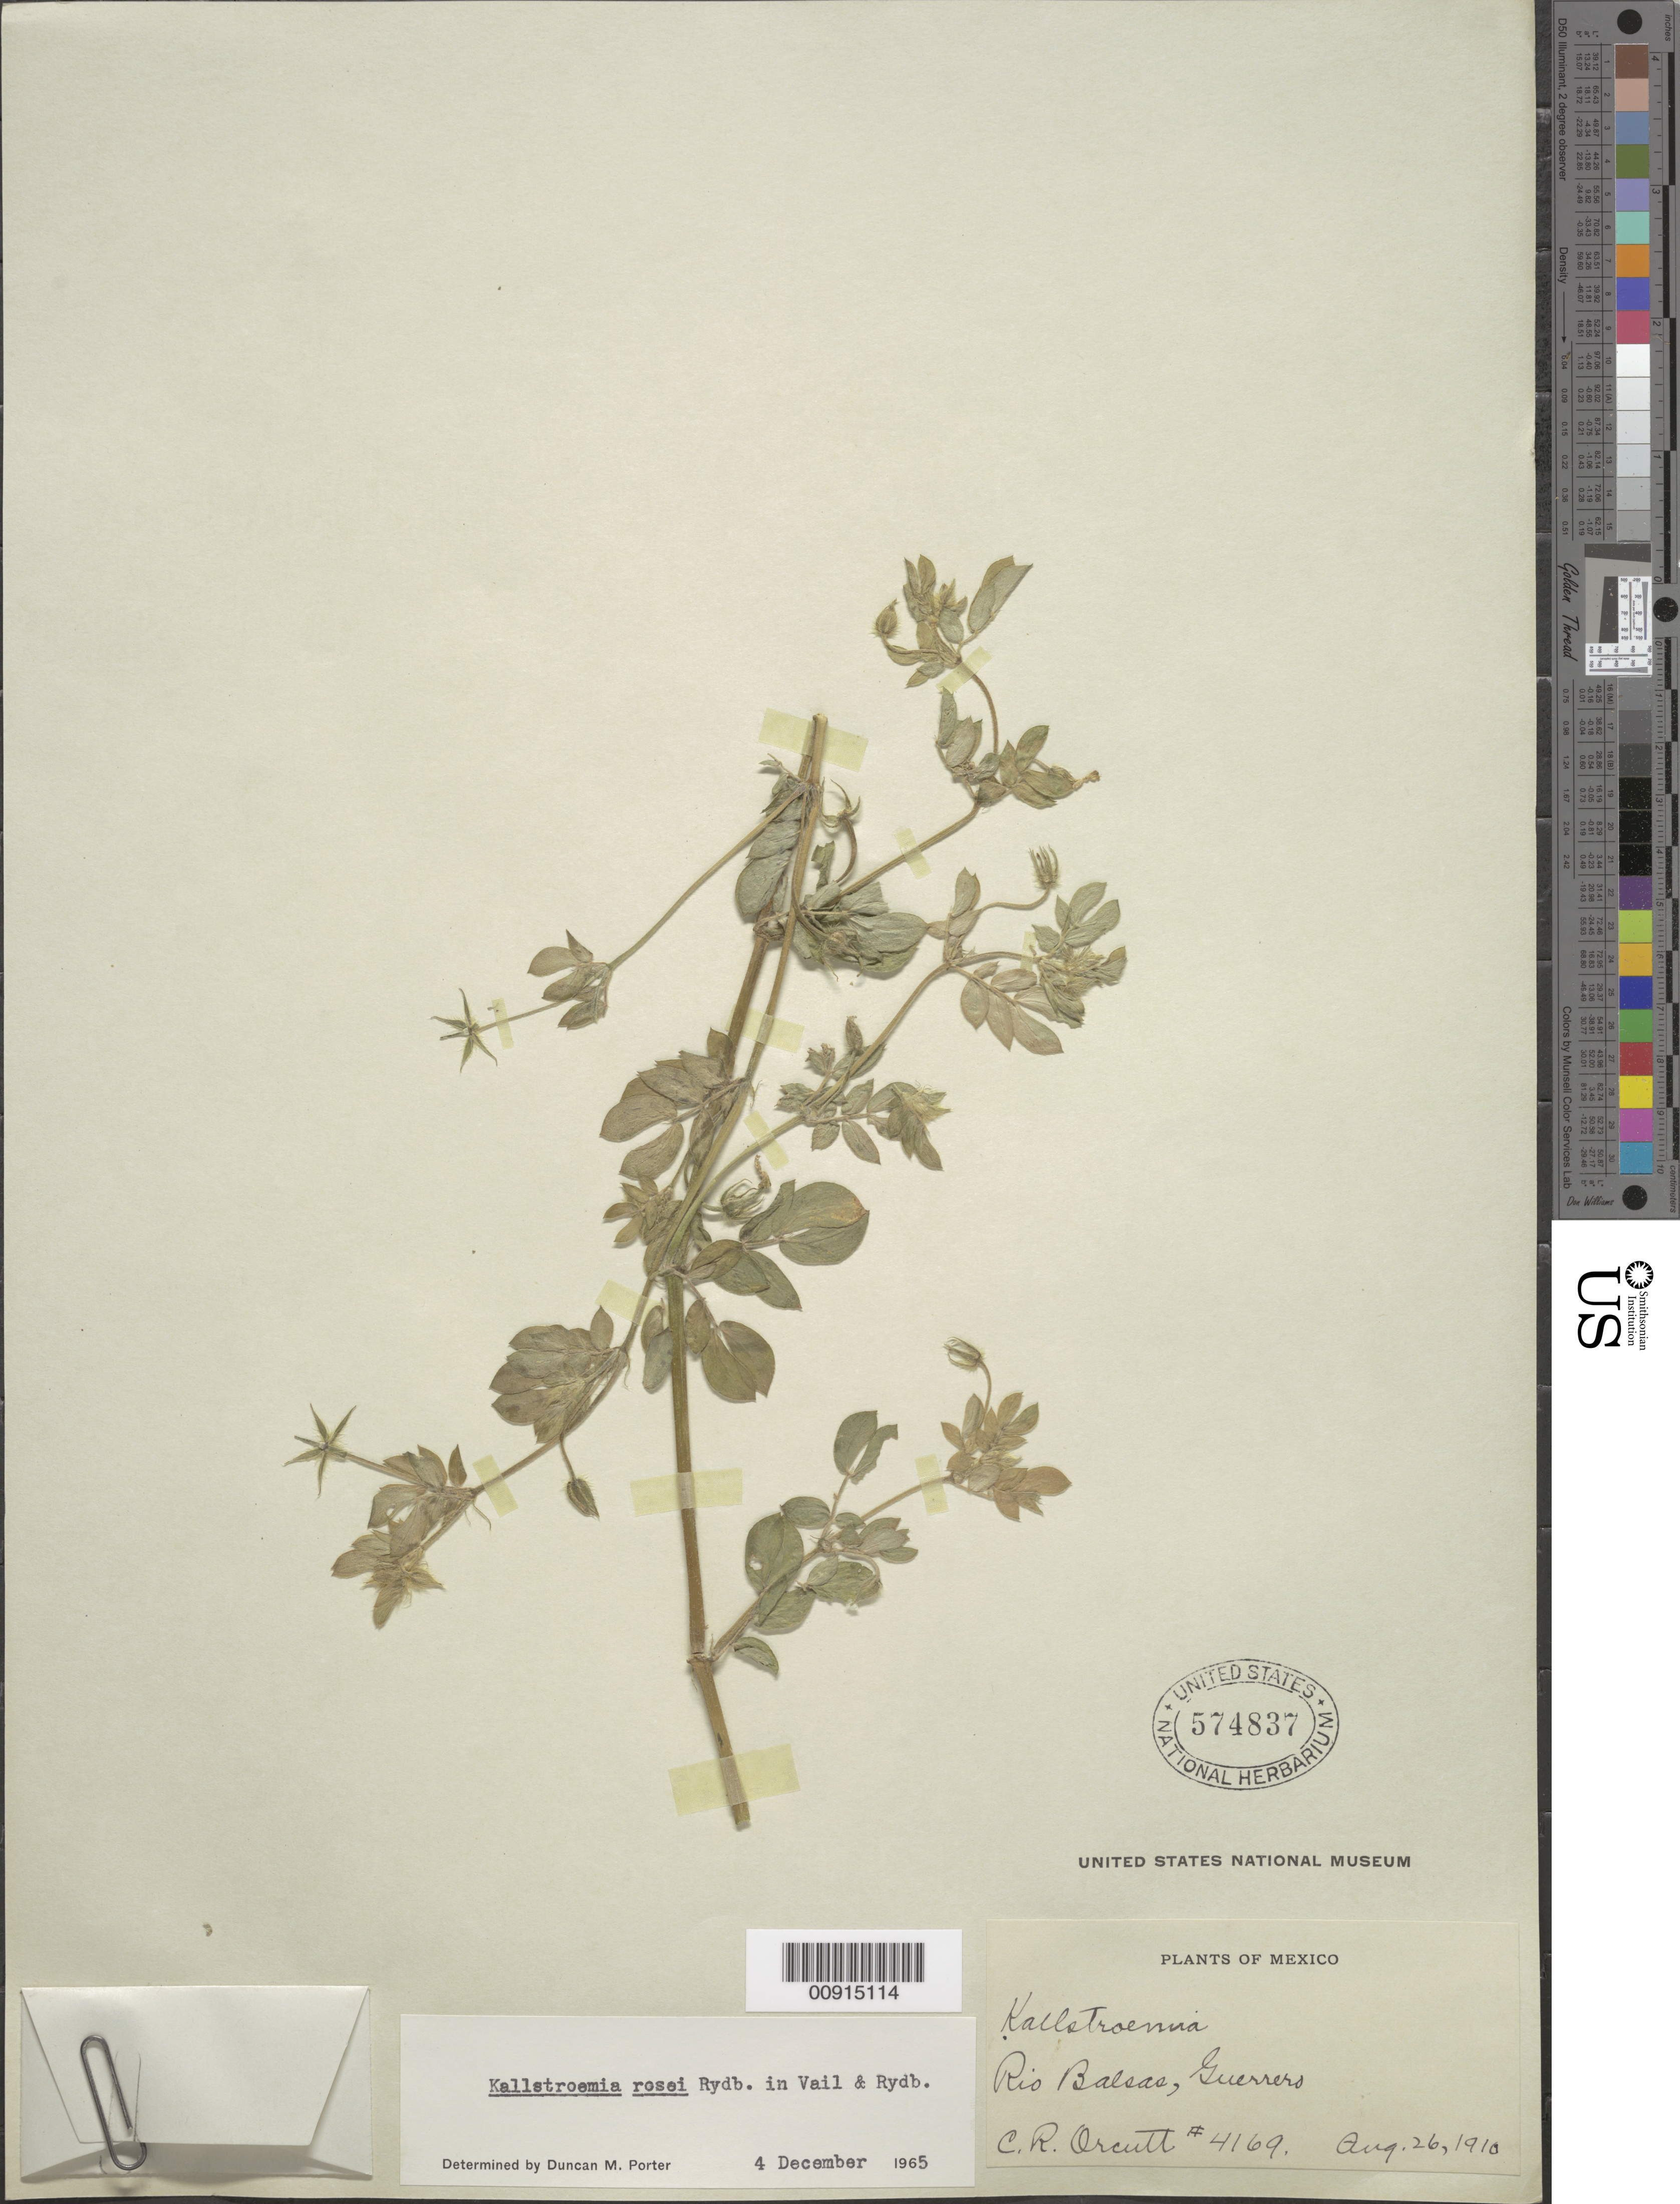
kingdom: Plantae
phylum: Tracheophyta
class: Magnoliopsida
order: Zygophyllales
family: Zygophyllaceae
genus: Kallstroemia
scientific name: Kallstroemia rosei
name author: Rydb.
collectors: C. R. Orcutt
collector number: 4169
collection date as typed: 26 Aug 1910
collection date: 1910-08-26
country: Mexico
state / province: Guerrero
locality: Río Balsas, Guerrero.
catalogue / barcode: US 574837